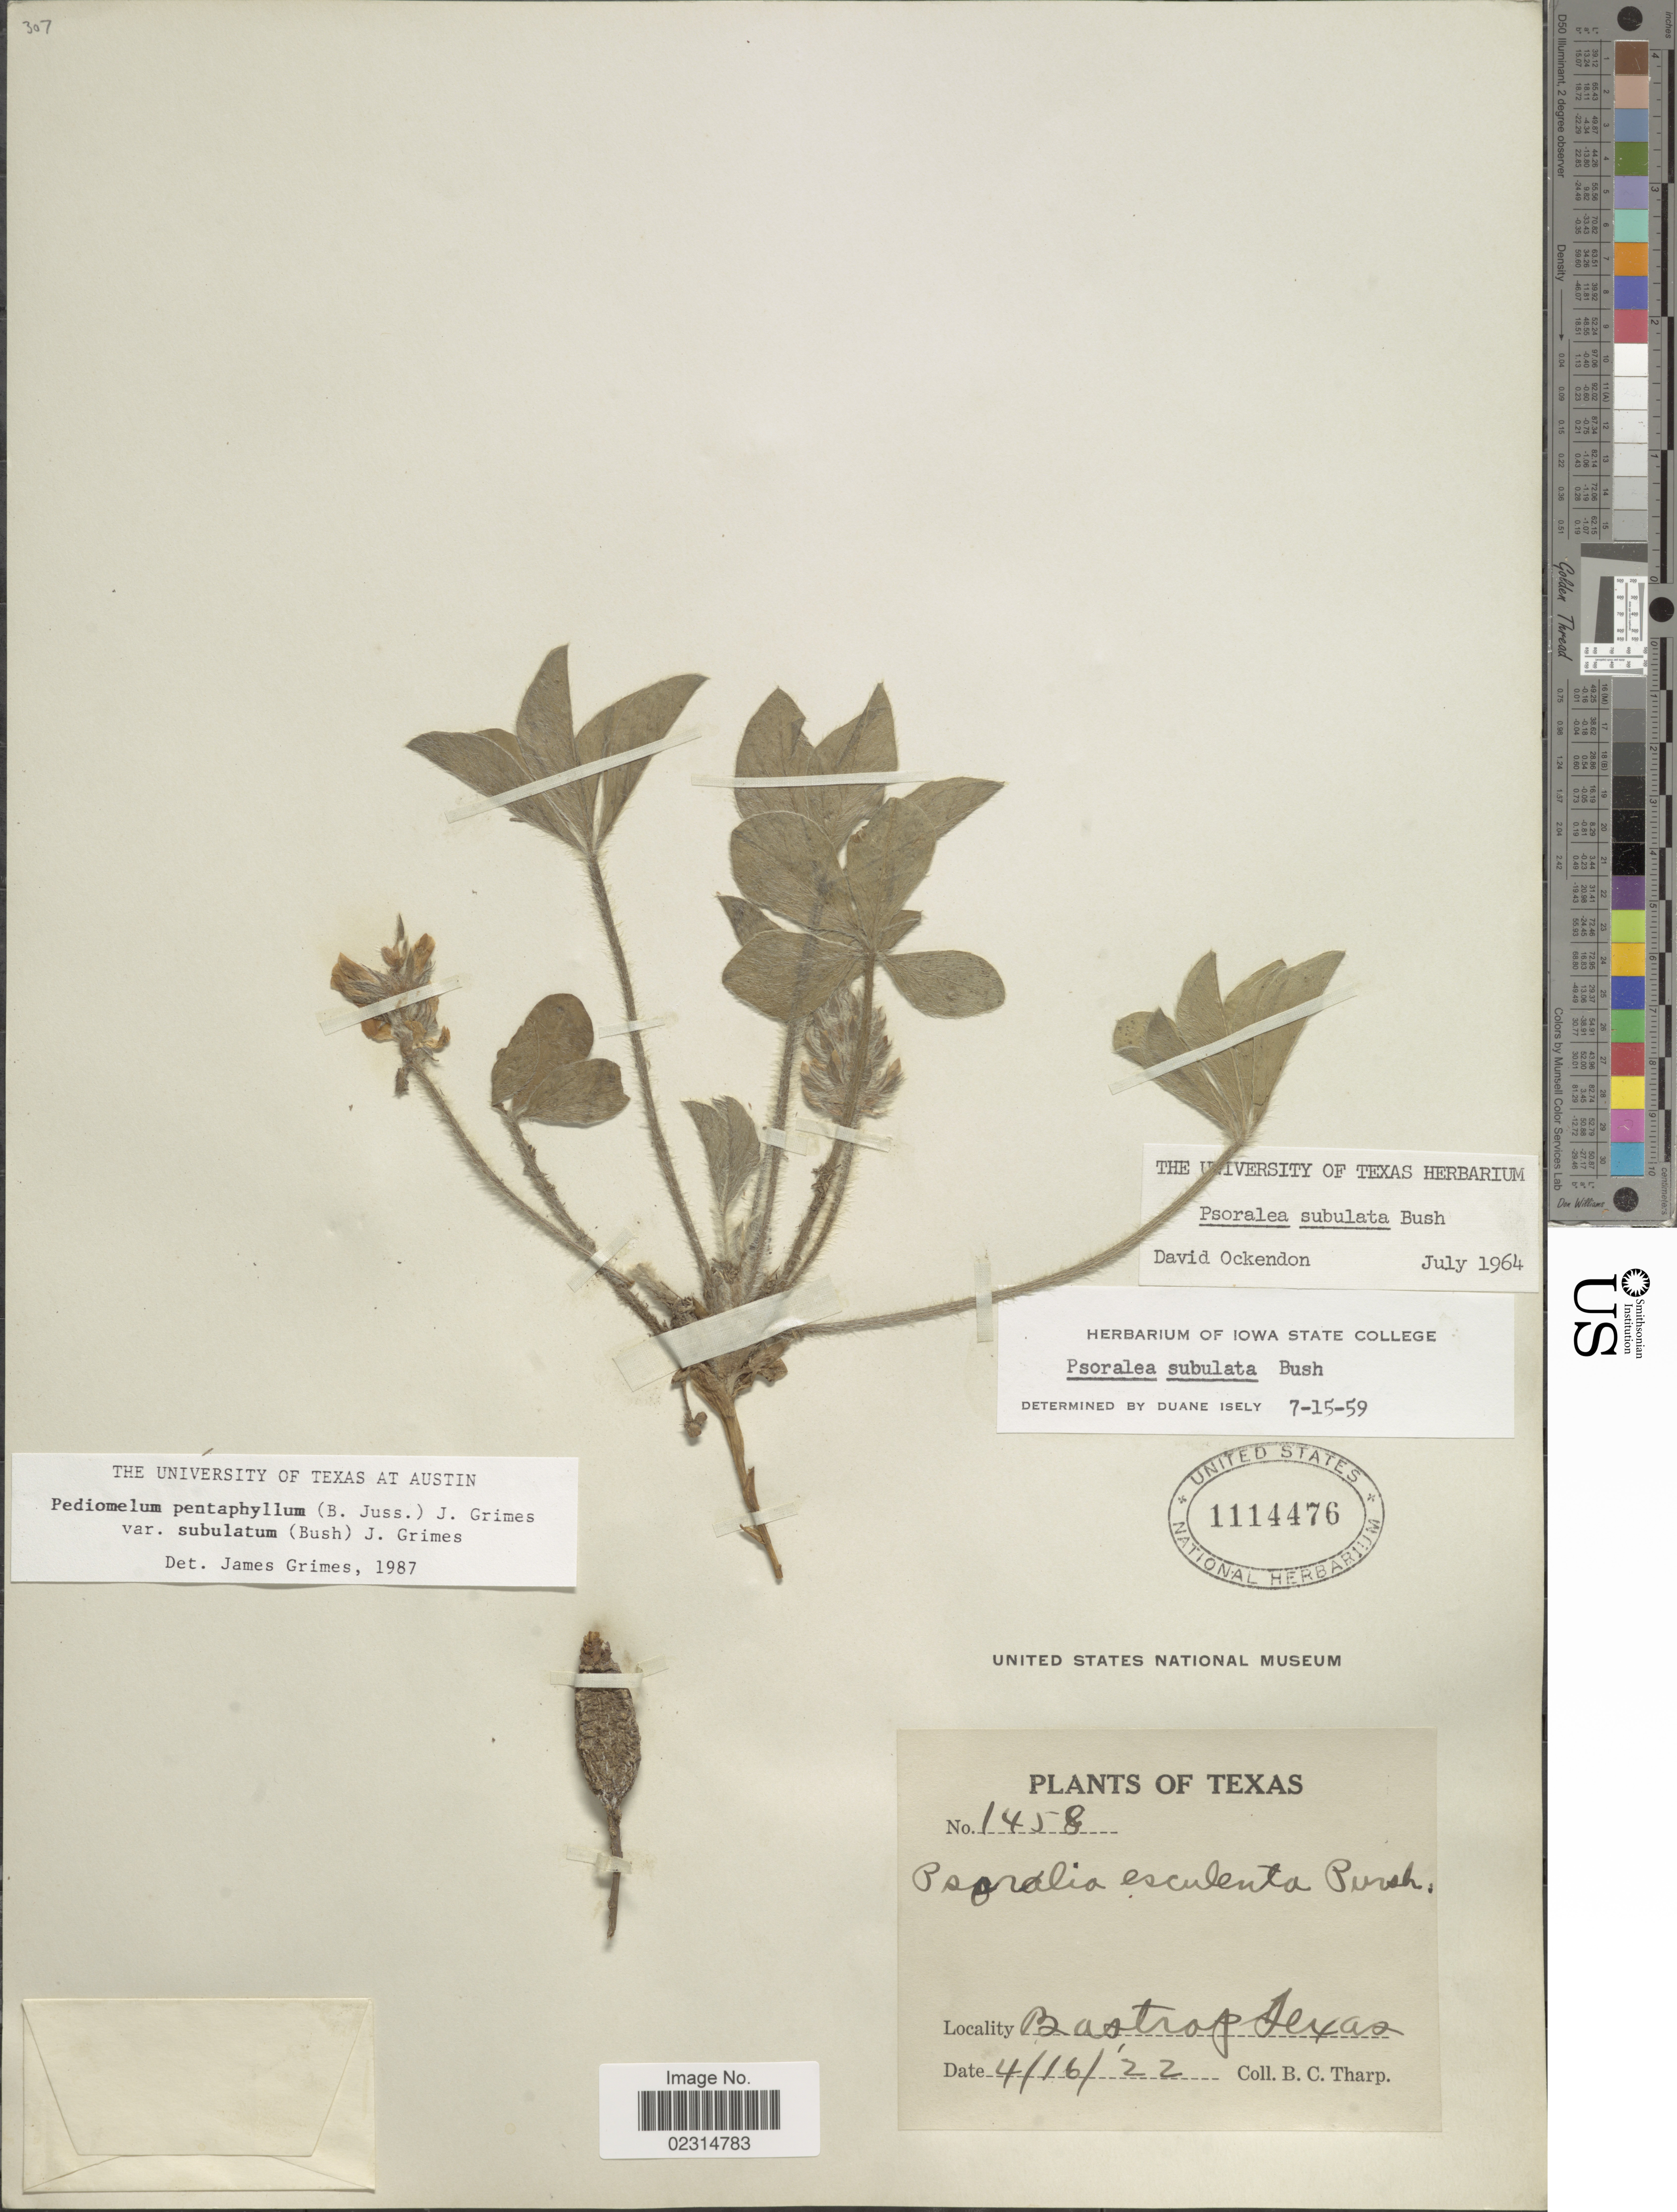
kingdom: Plantae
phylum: Tracheophyta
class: Magnoliopsida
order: Fabales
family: Fabaceae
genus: Pediomelum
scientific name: Pediomelum hypogaeum var. subulatum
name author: (Bush) J.W. Grimes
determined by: Egan, Ashley N., (US), Smithsonian Institution - National Museum of Natural History (UNITED STATES)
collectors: B. C. Tharp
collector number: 1458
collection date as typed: Transcribed d/m/y: 16/4/22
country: United States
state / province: Texas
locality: Bastrop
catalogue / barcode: US 1114476